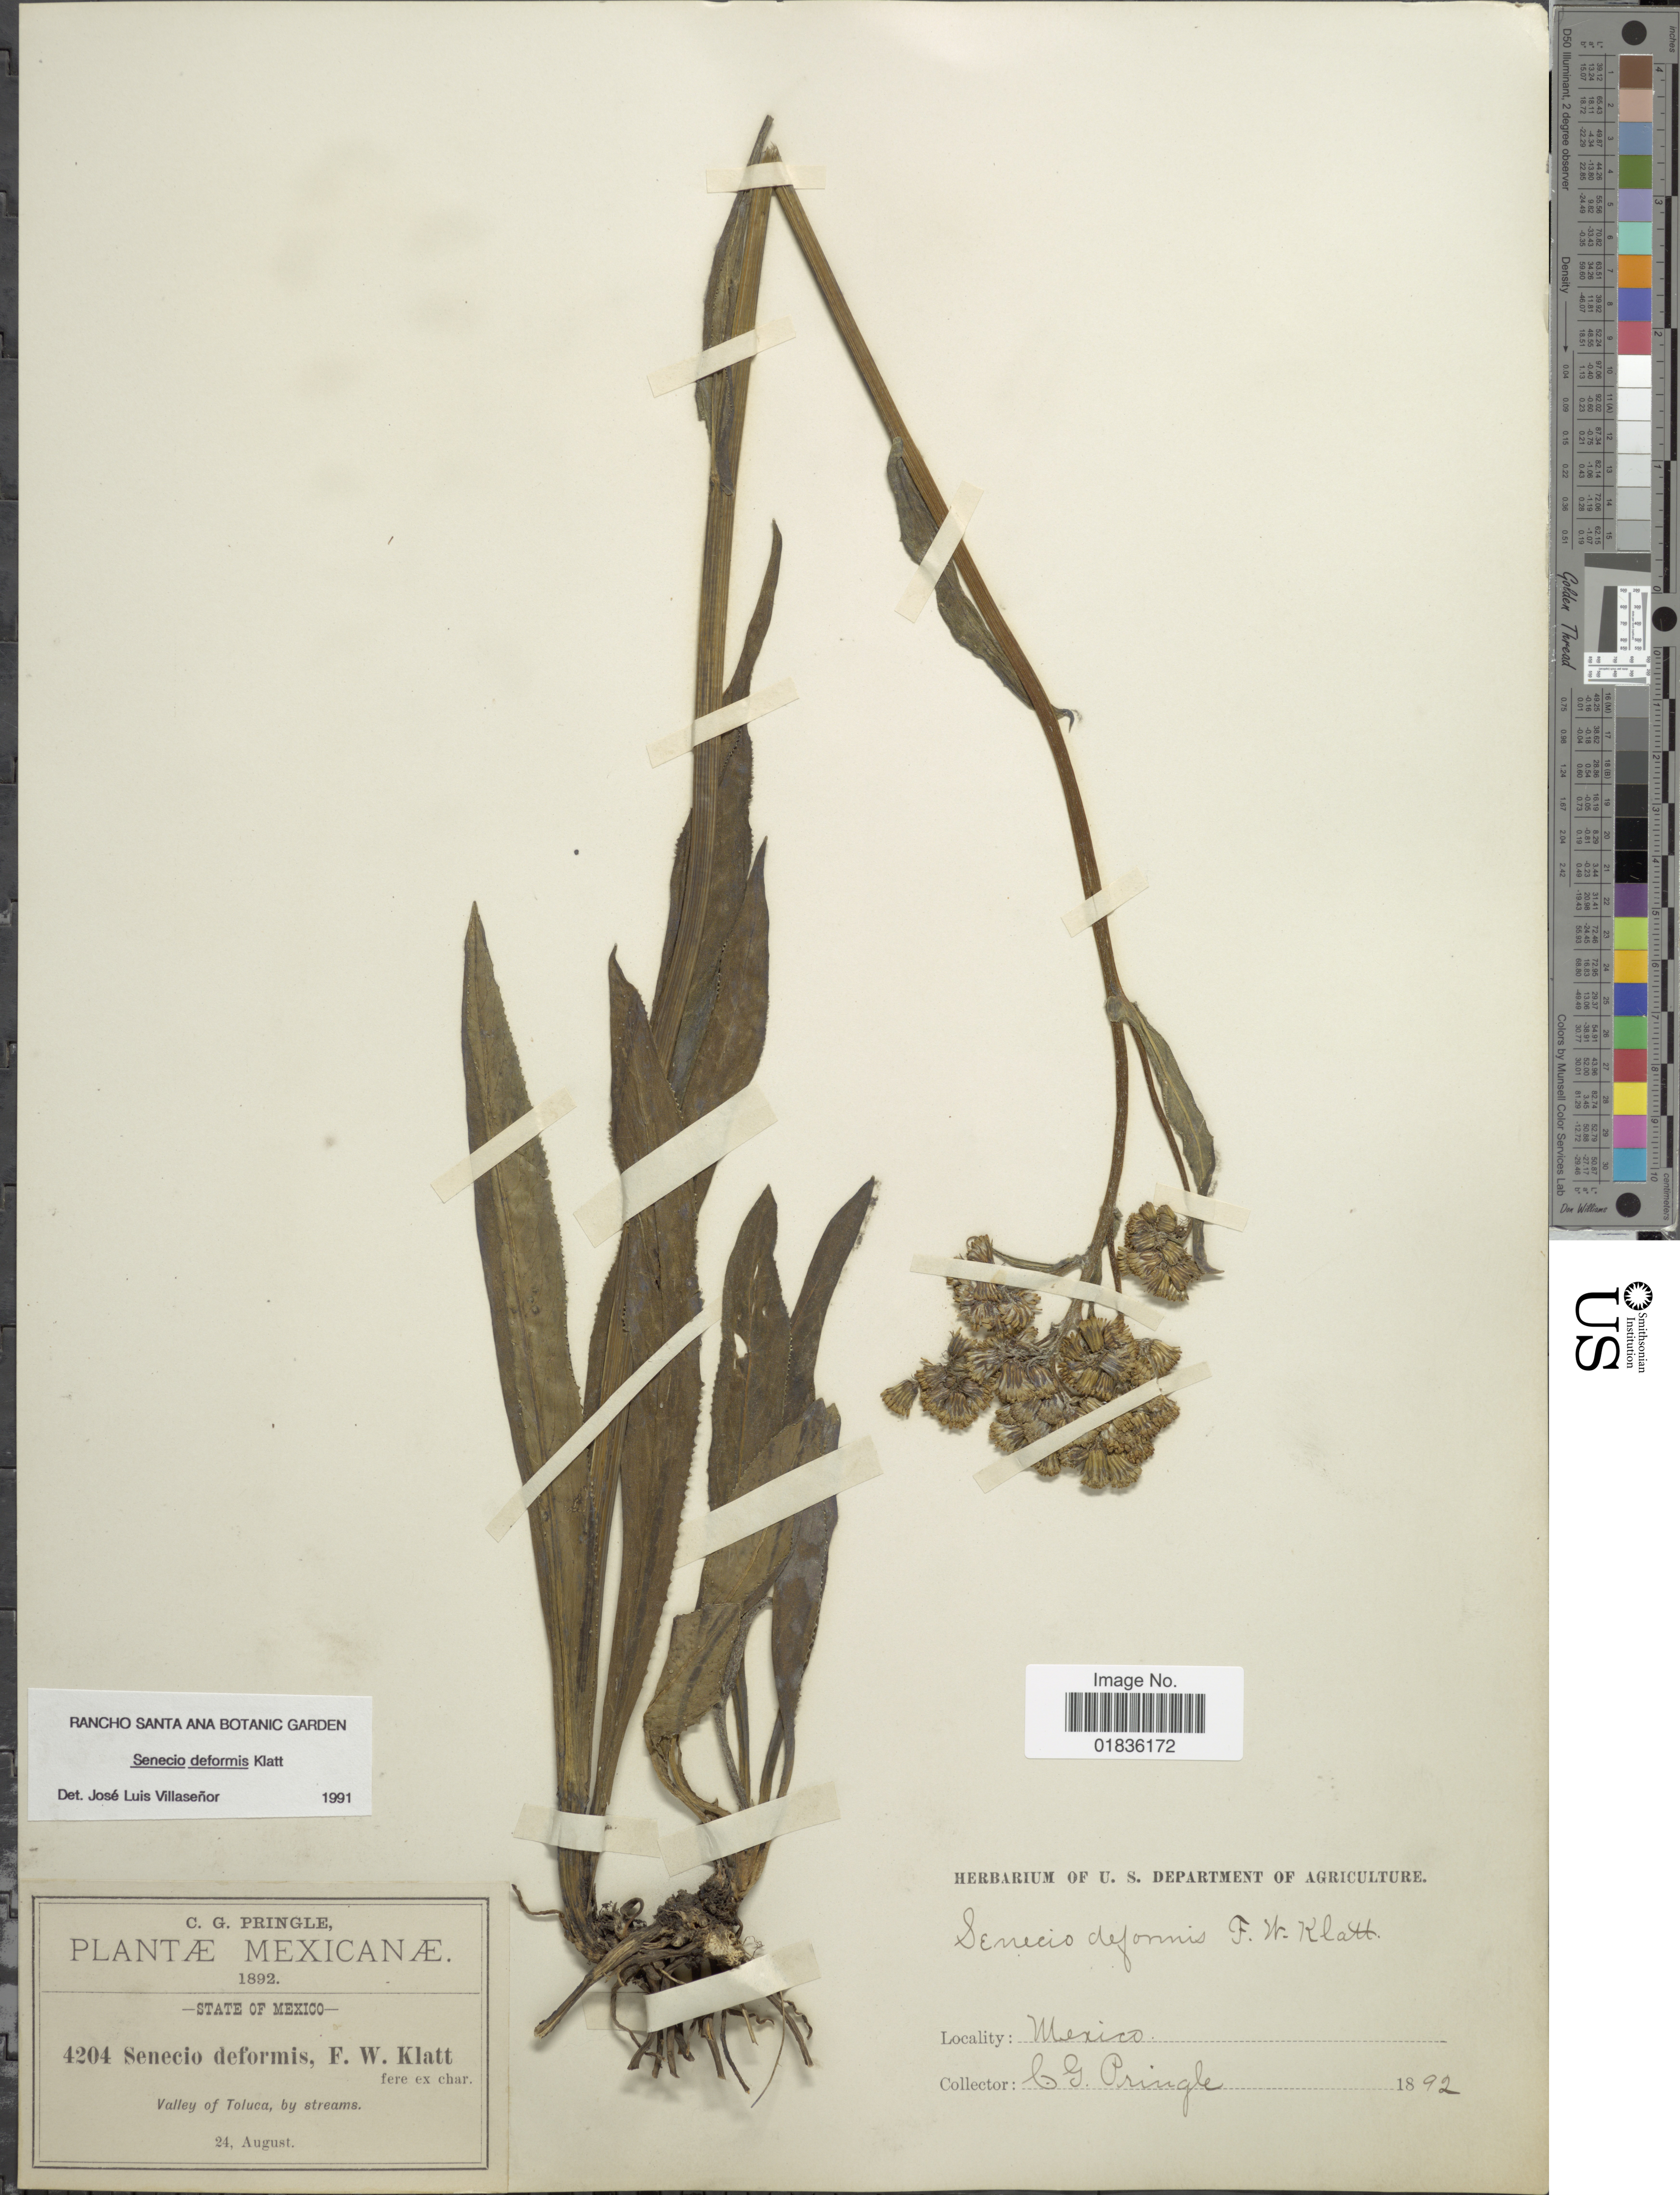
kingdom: Plantae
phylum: Tracheophyta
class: Magnoliopsida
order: Asterales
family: Asteraceae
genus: Senecio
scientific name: Senecio deformis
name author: Klatt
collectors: C. G. Pringle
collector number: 4204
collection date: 1892-08-24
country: Mexico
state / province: México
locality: Valley of Toluca, by streams.